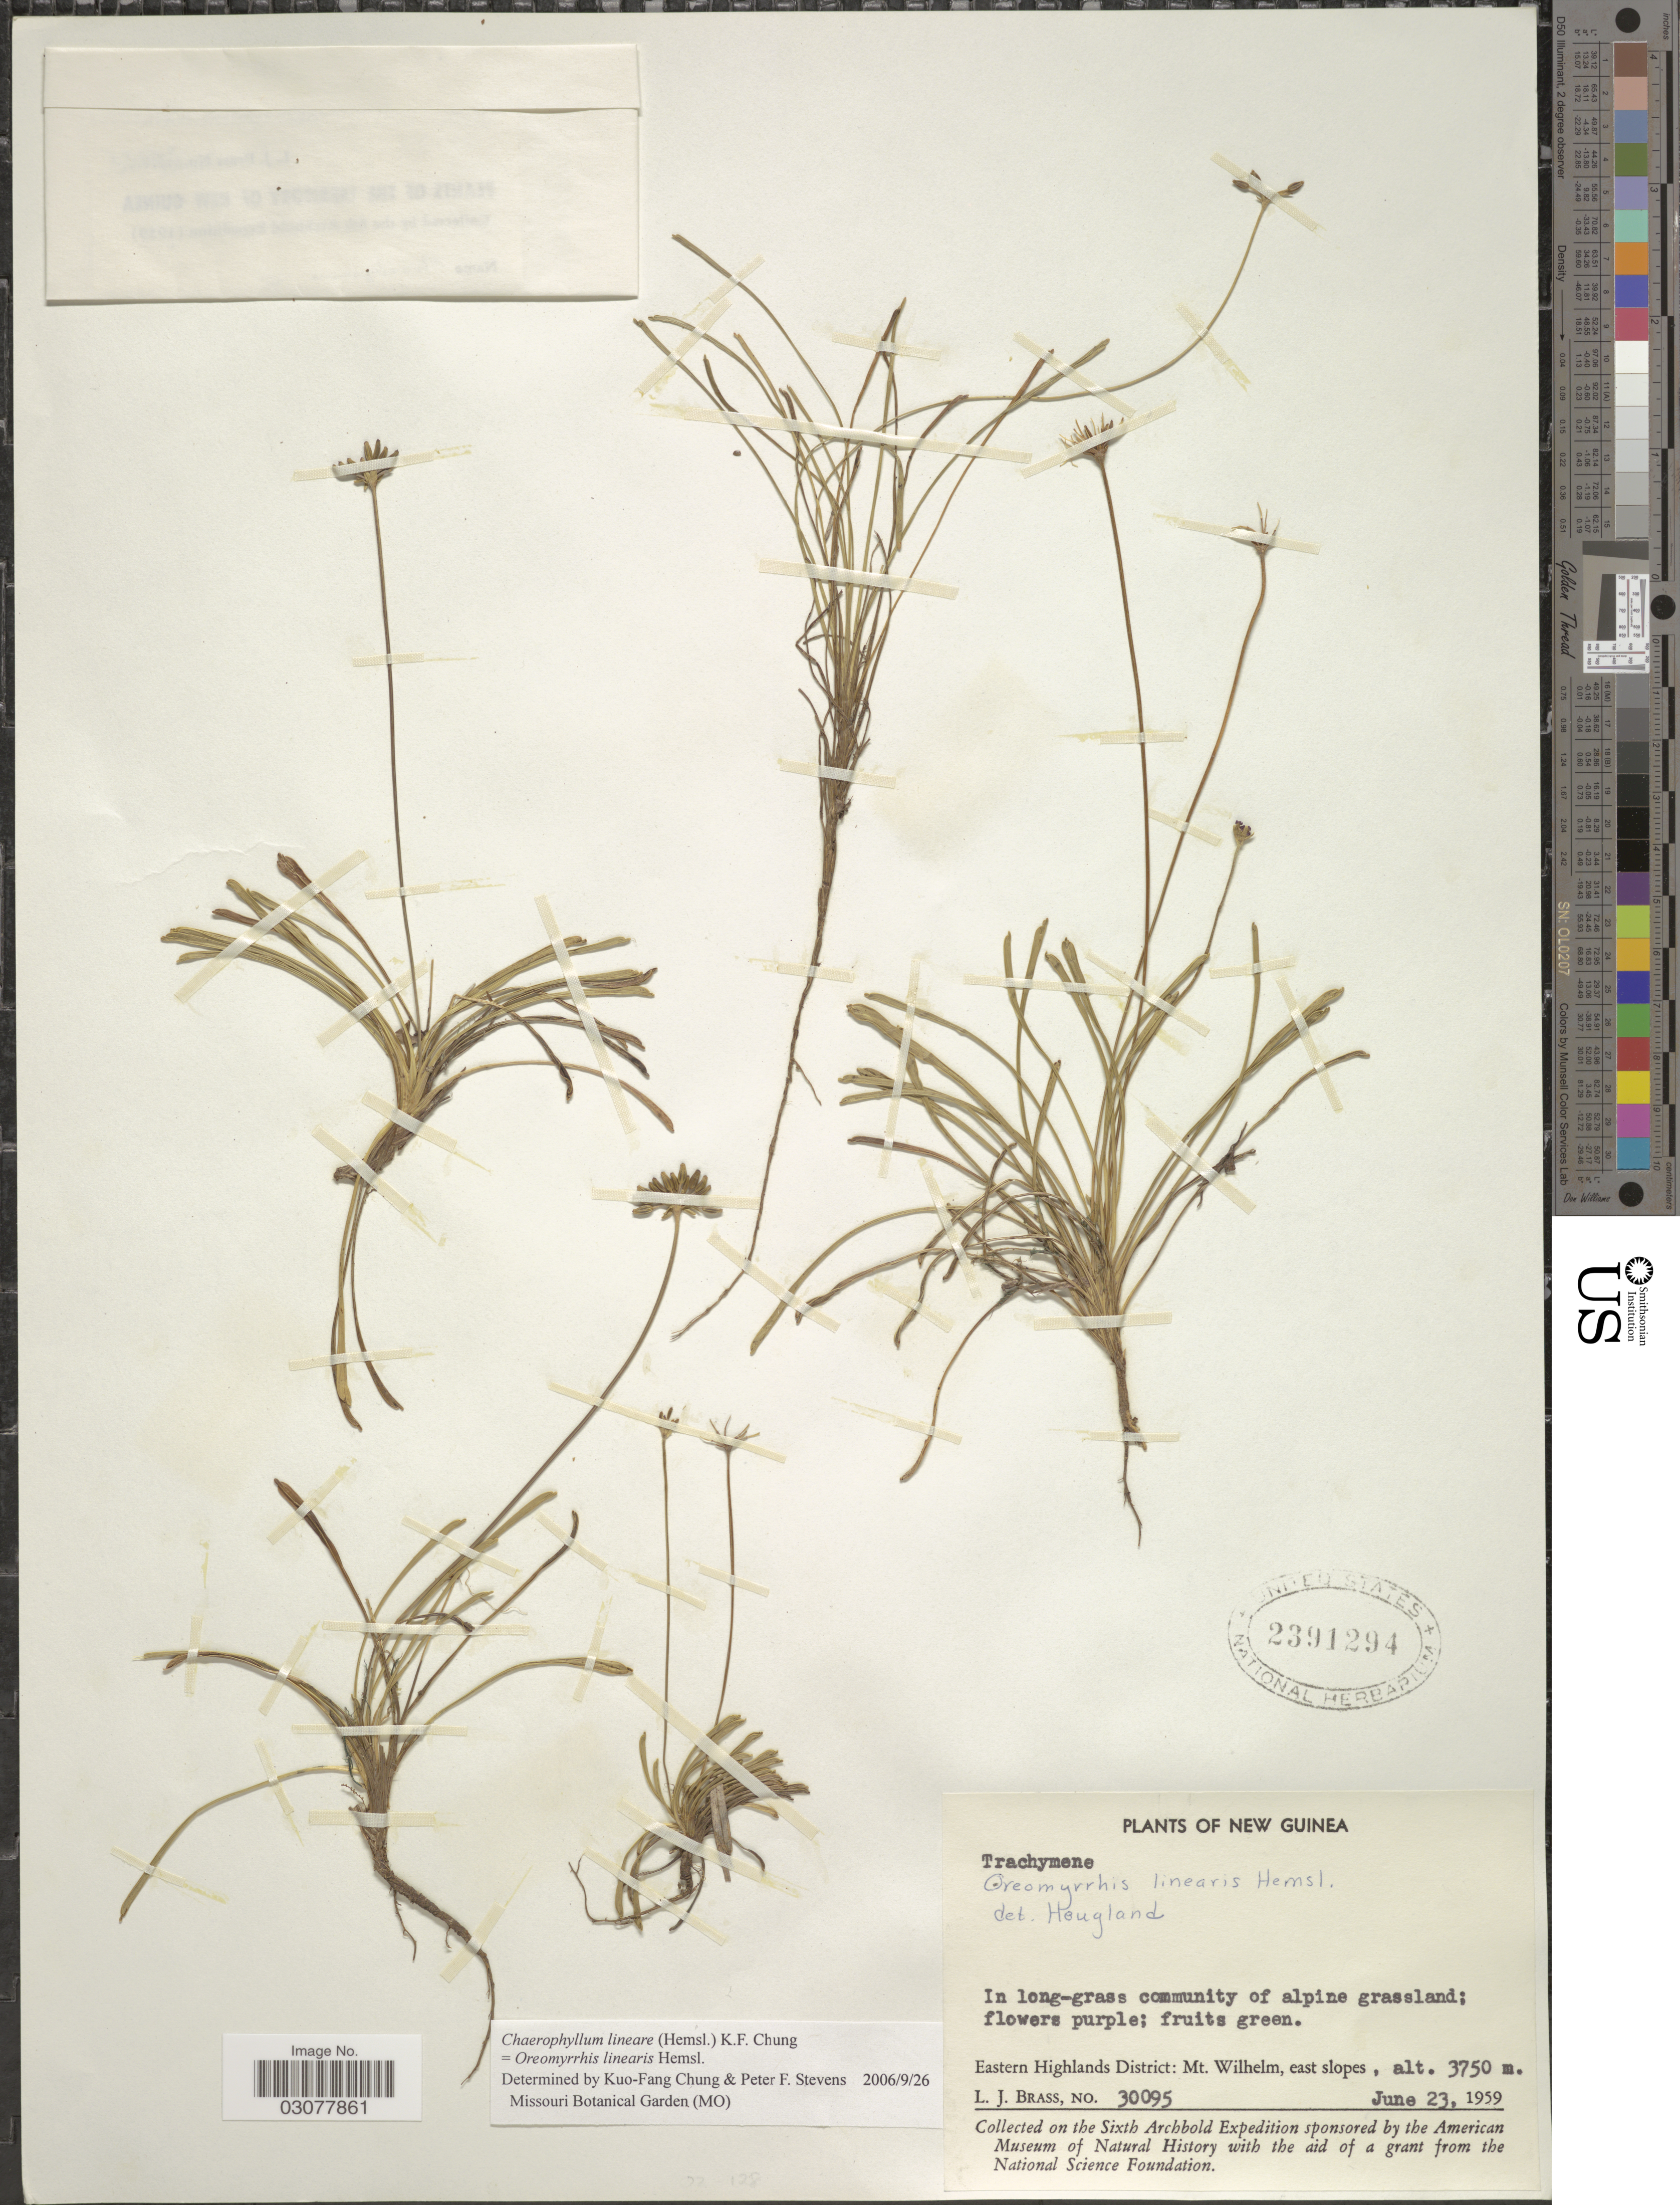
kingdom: Plantae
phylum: Tracheophyta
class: Magnoliopsida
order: Apiales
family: Apiaceae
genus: Chaerophyllum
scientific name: Chaerophyllum lineare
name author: (Hemsl.) K.F. Chung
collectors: L. J. Brass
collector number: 30095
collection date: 1959-06-23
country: Papua New Guinea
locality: New Guinea, Eastern Highlands District: Mt. Michael, east slopes.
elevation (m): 3750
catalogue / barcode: US 2391294